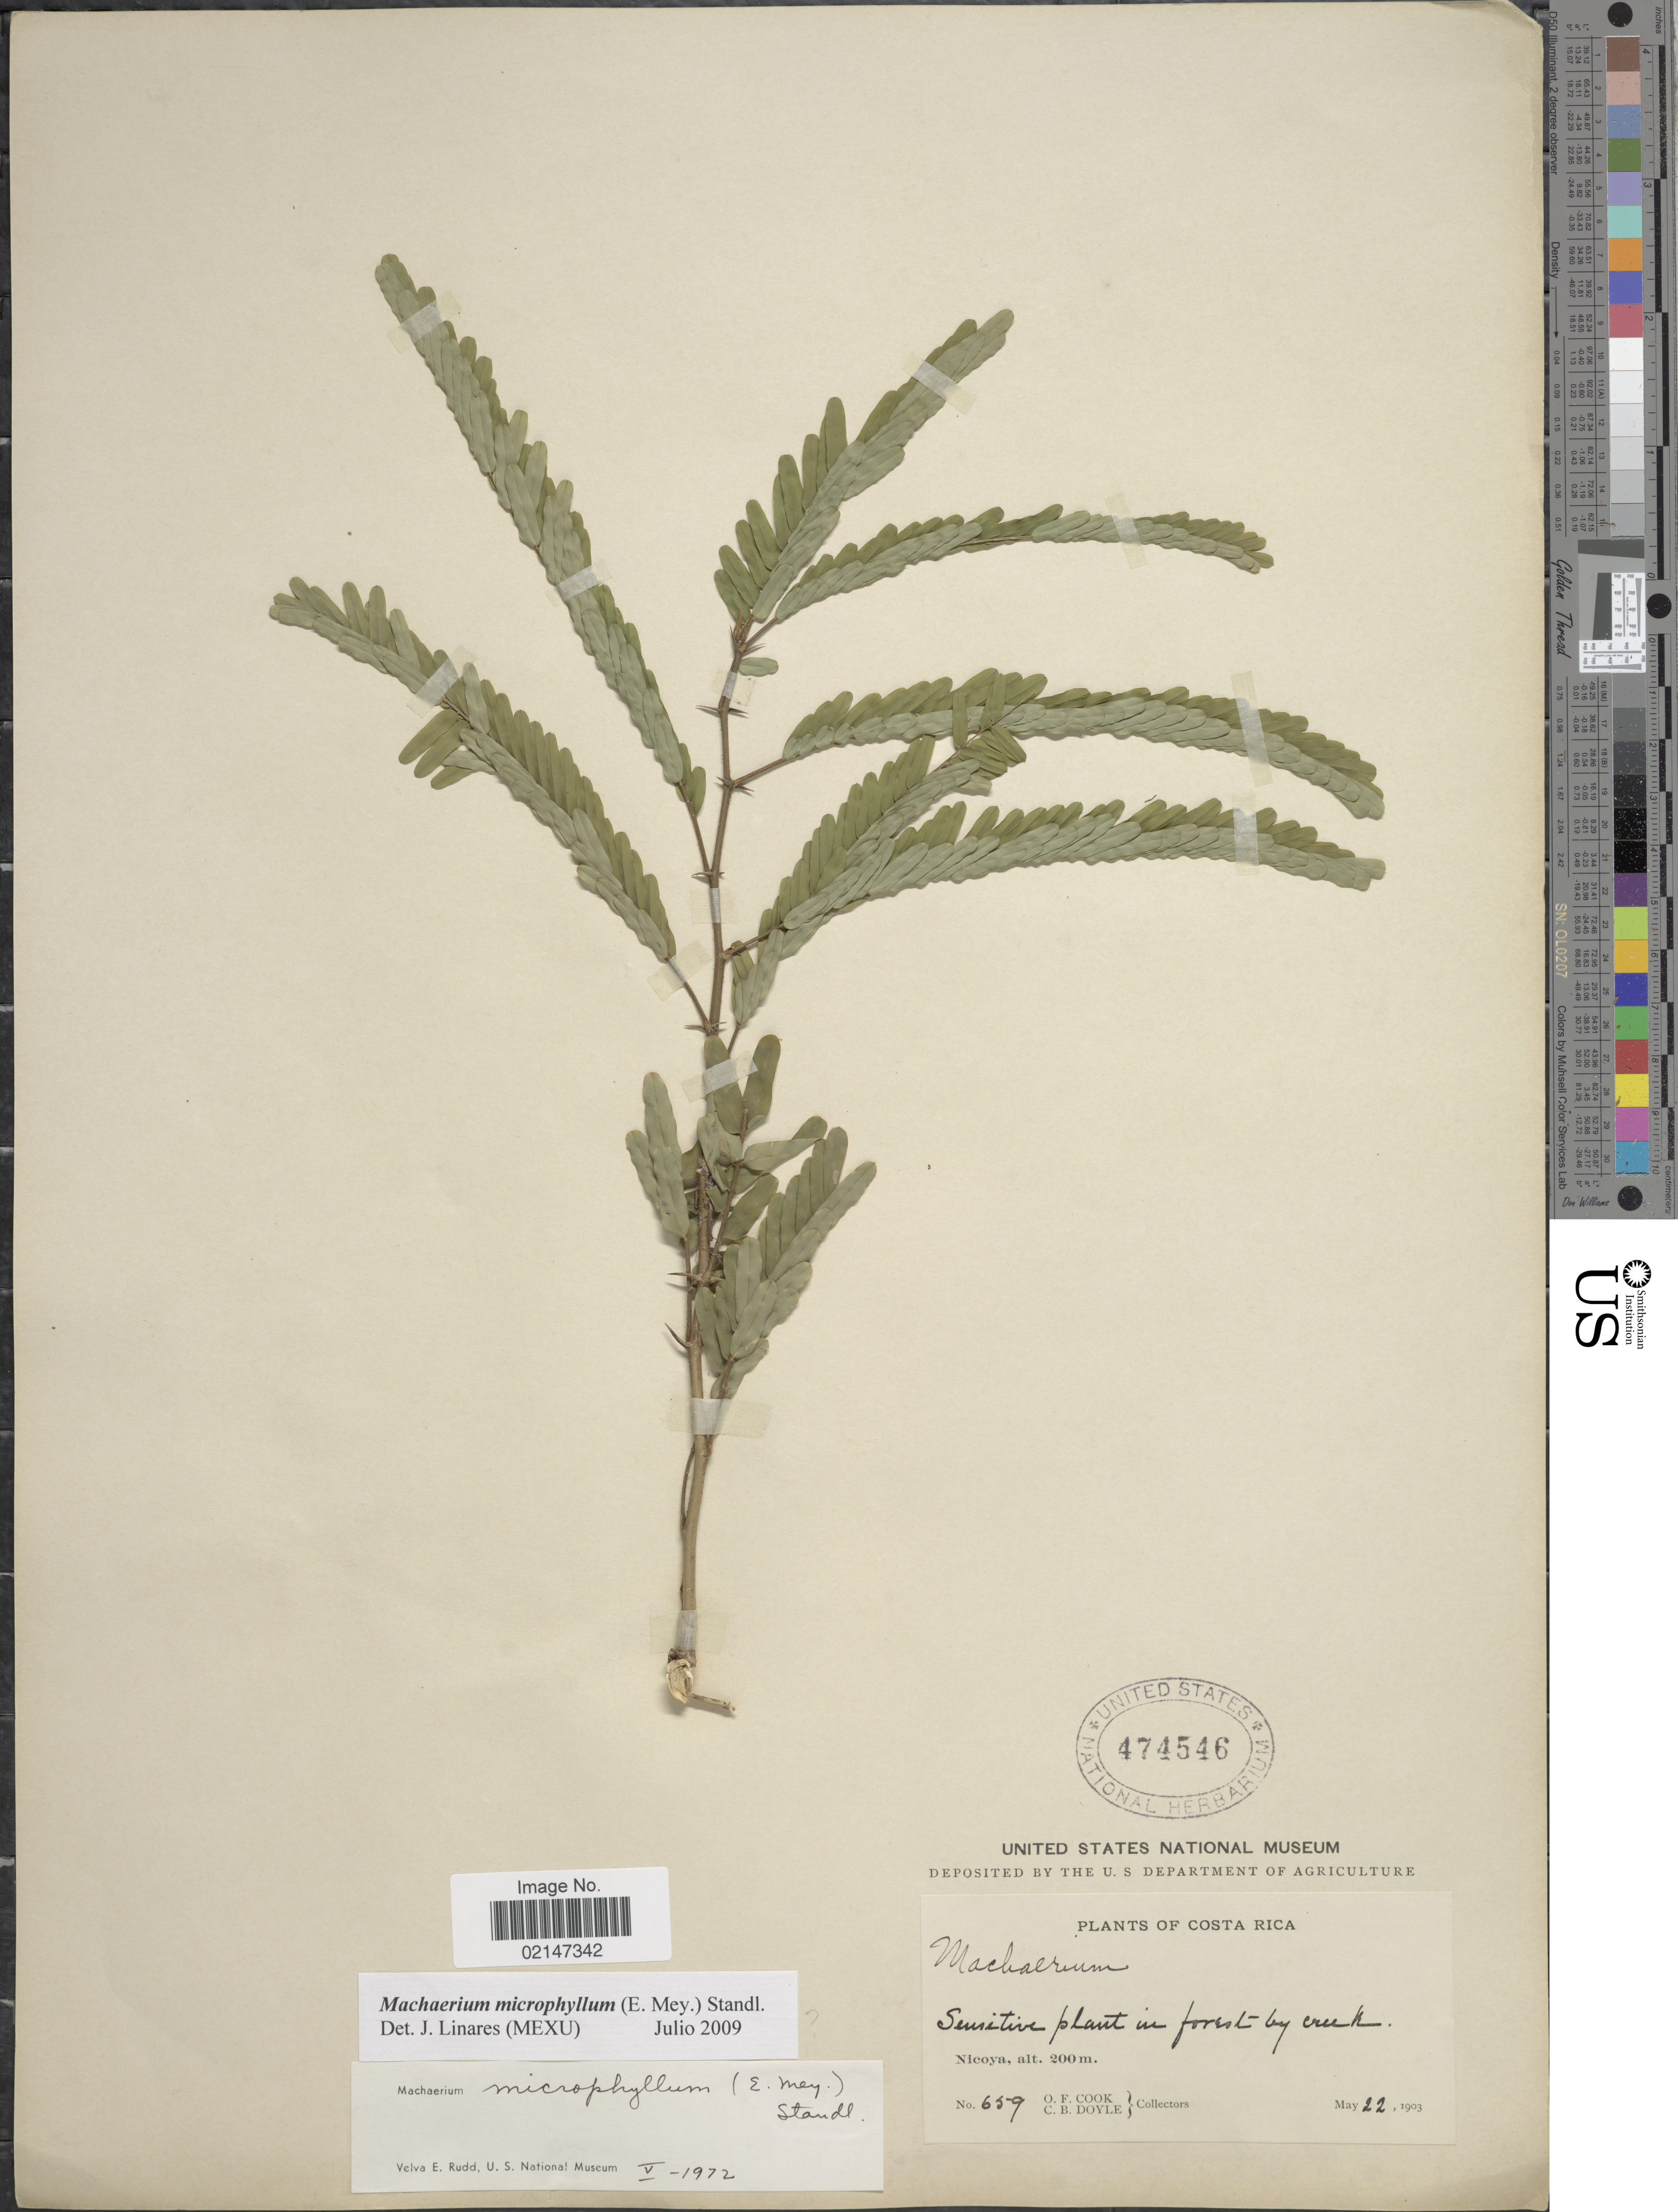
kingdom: Plantae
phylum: Tracheophyta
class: Magnoliopsida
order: Fabales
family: Fabaceae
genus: Machaerium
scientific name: Machaerium microphyllum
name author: Standl.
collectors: O. F. Cook & C. Doyle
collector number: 659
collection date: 1903-05-22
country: Costa Rica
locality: Sensitive plant in forest by creek, Nicoya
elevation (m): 200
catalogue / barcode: US 474546